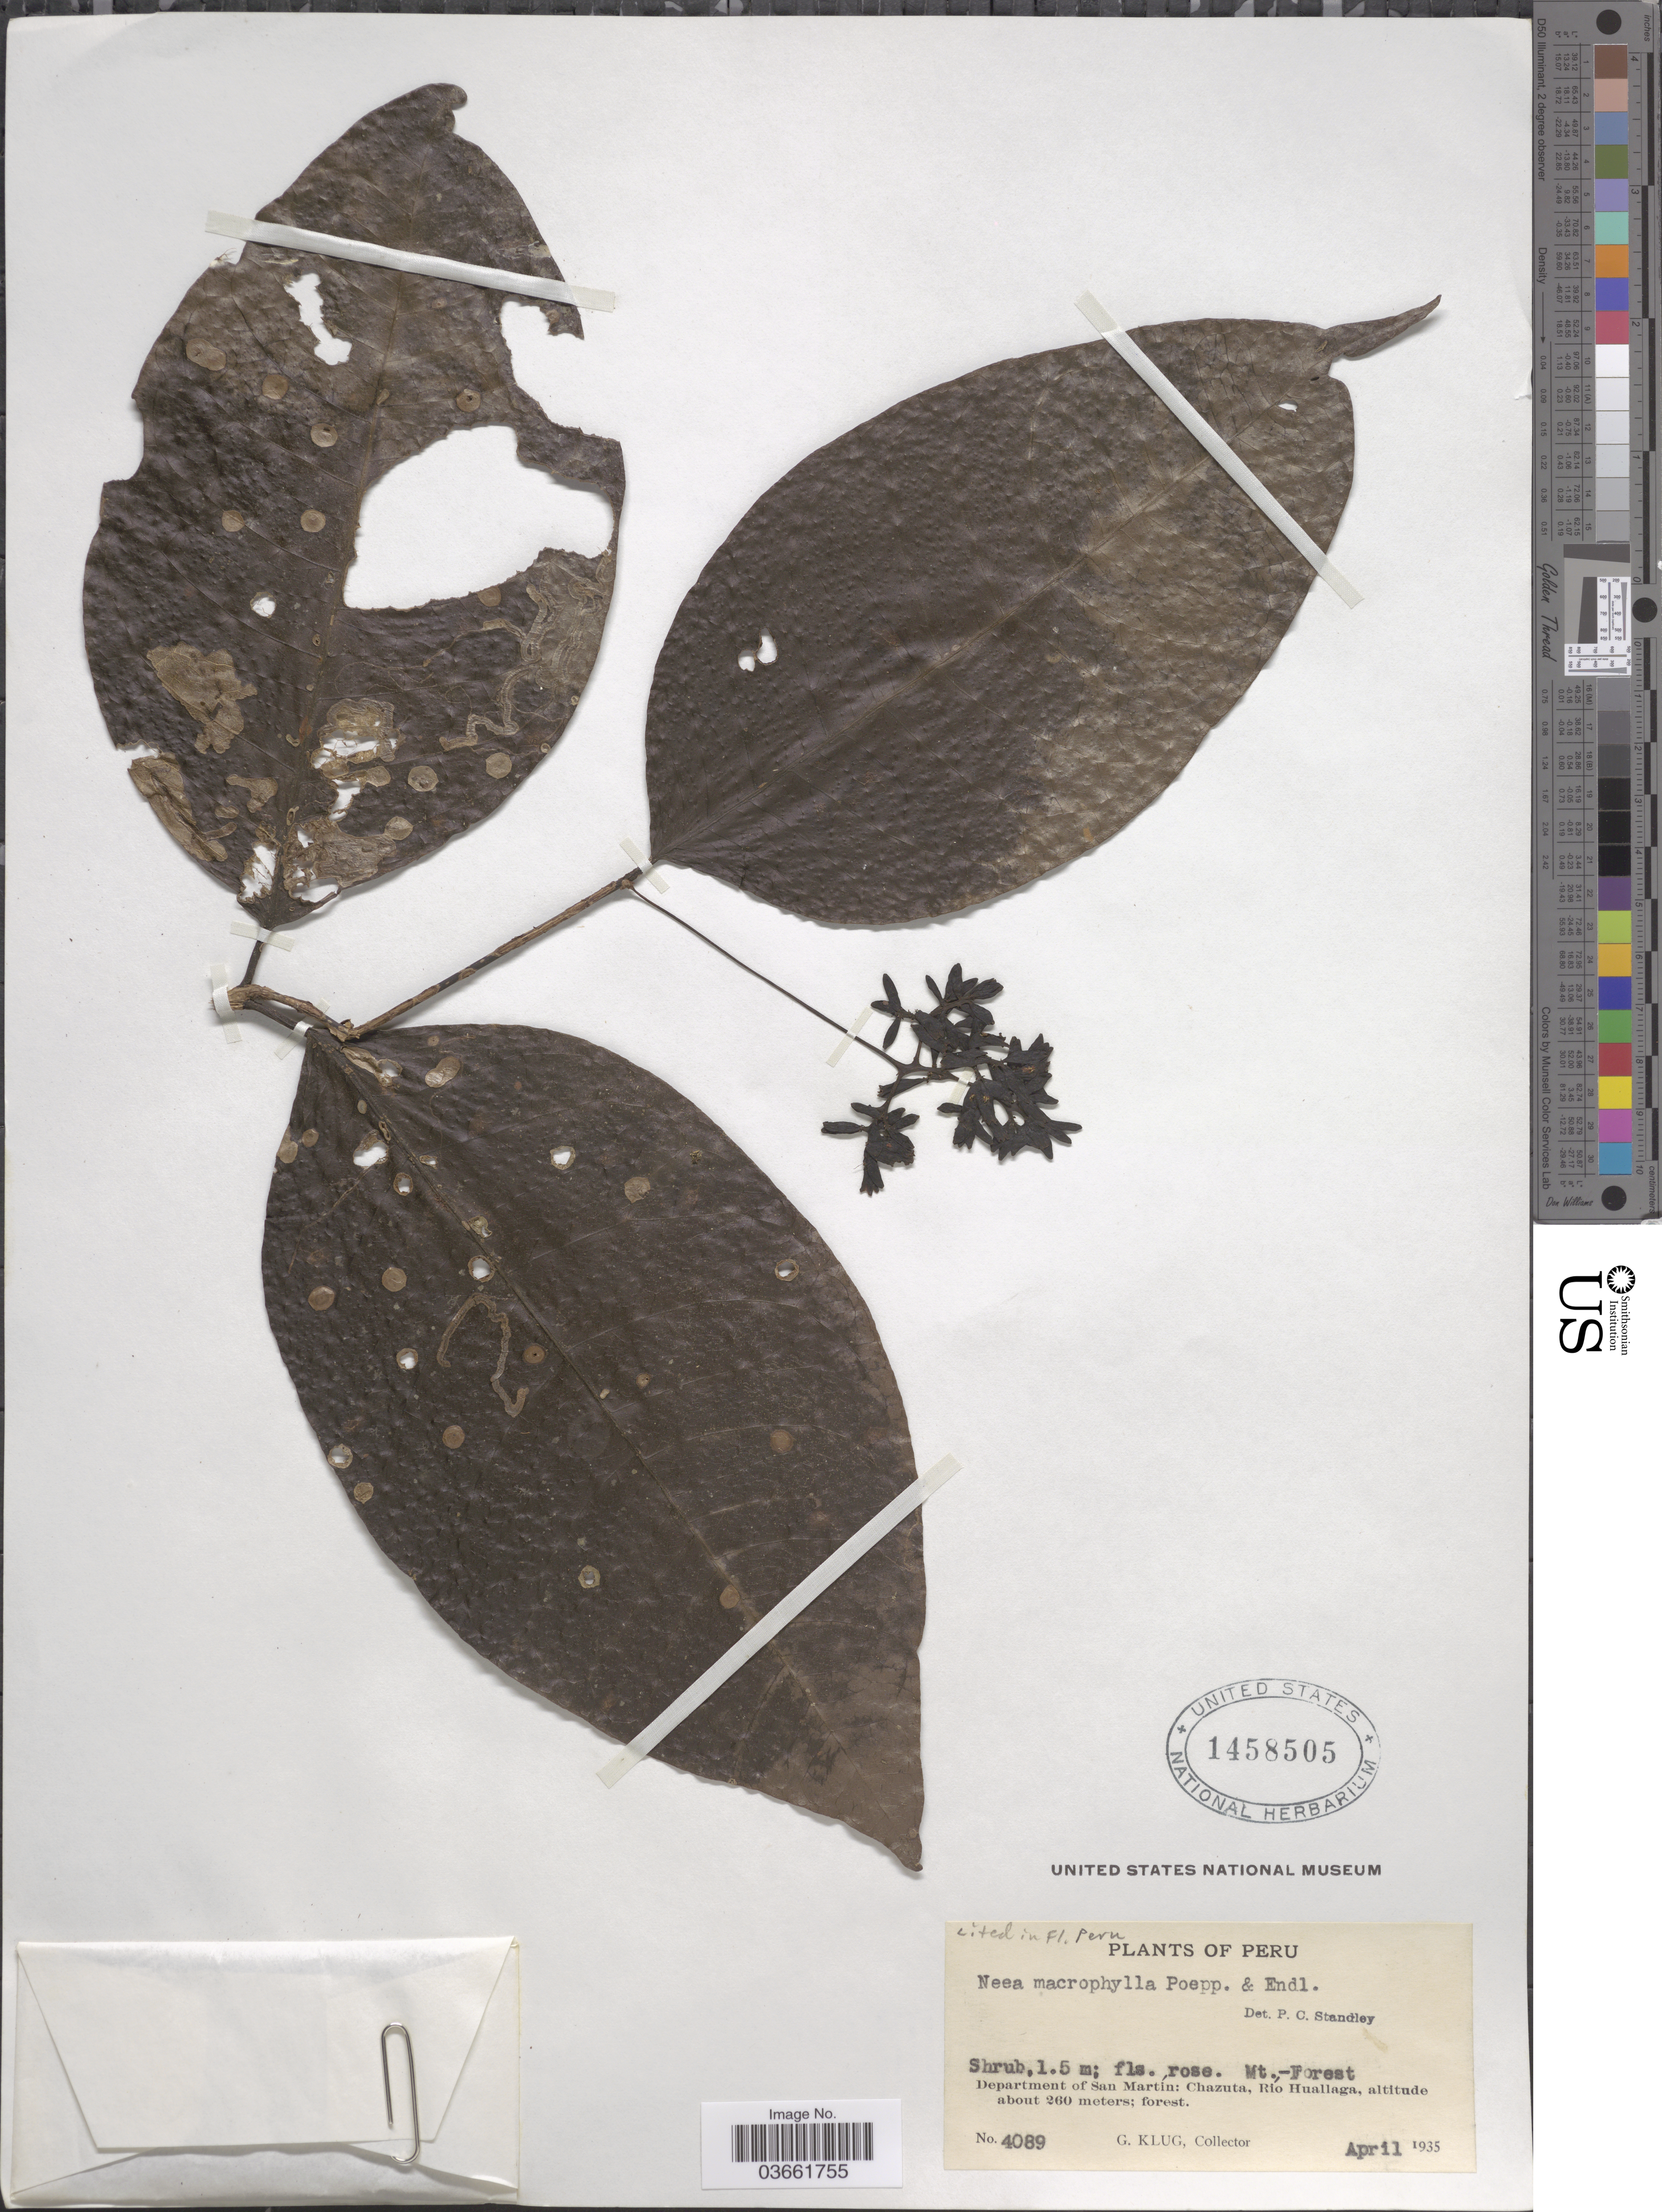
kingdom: Plantae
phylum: Tracheophyta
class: Magnoliopsida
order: Caryophyllales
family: Nyctaginaceae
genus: Neea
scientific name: Neea macrophylla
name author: Britton ex Rusby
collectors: G. Klug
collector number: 4089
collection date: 1935-04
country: Peru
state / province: San Martín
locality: Mt. Forest, Department of San Martín: Chazuta, Río Huallaga.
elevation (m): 260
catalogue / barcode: US 1458505